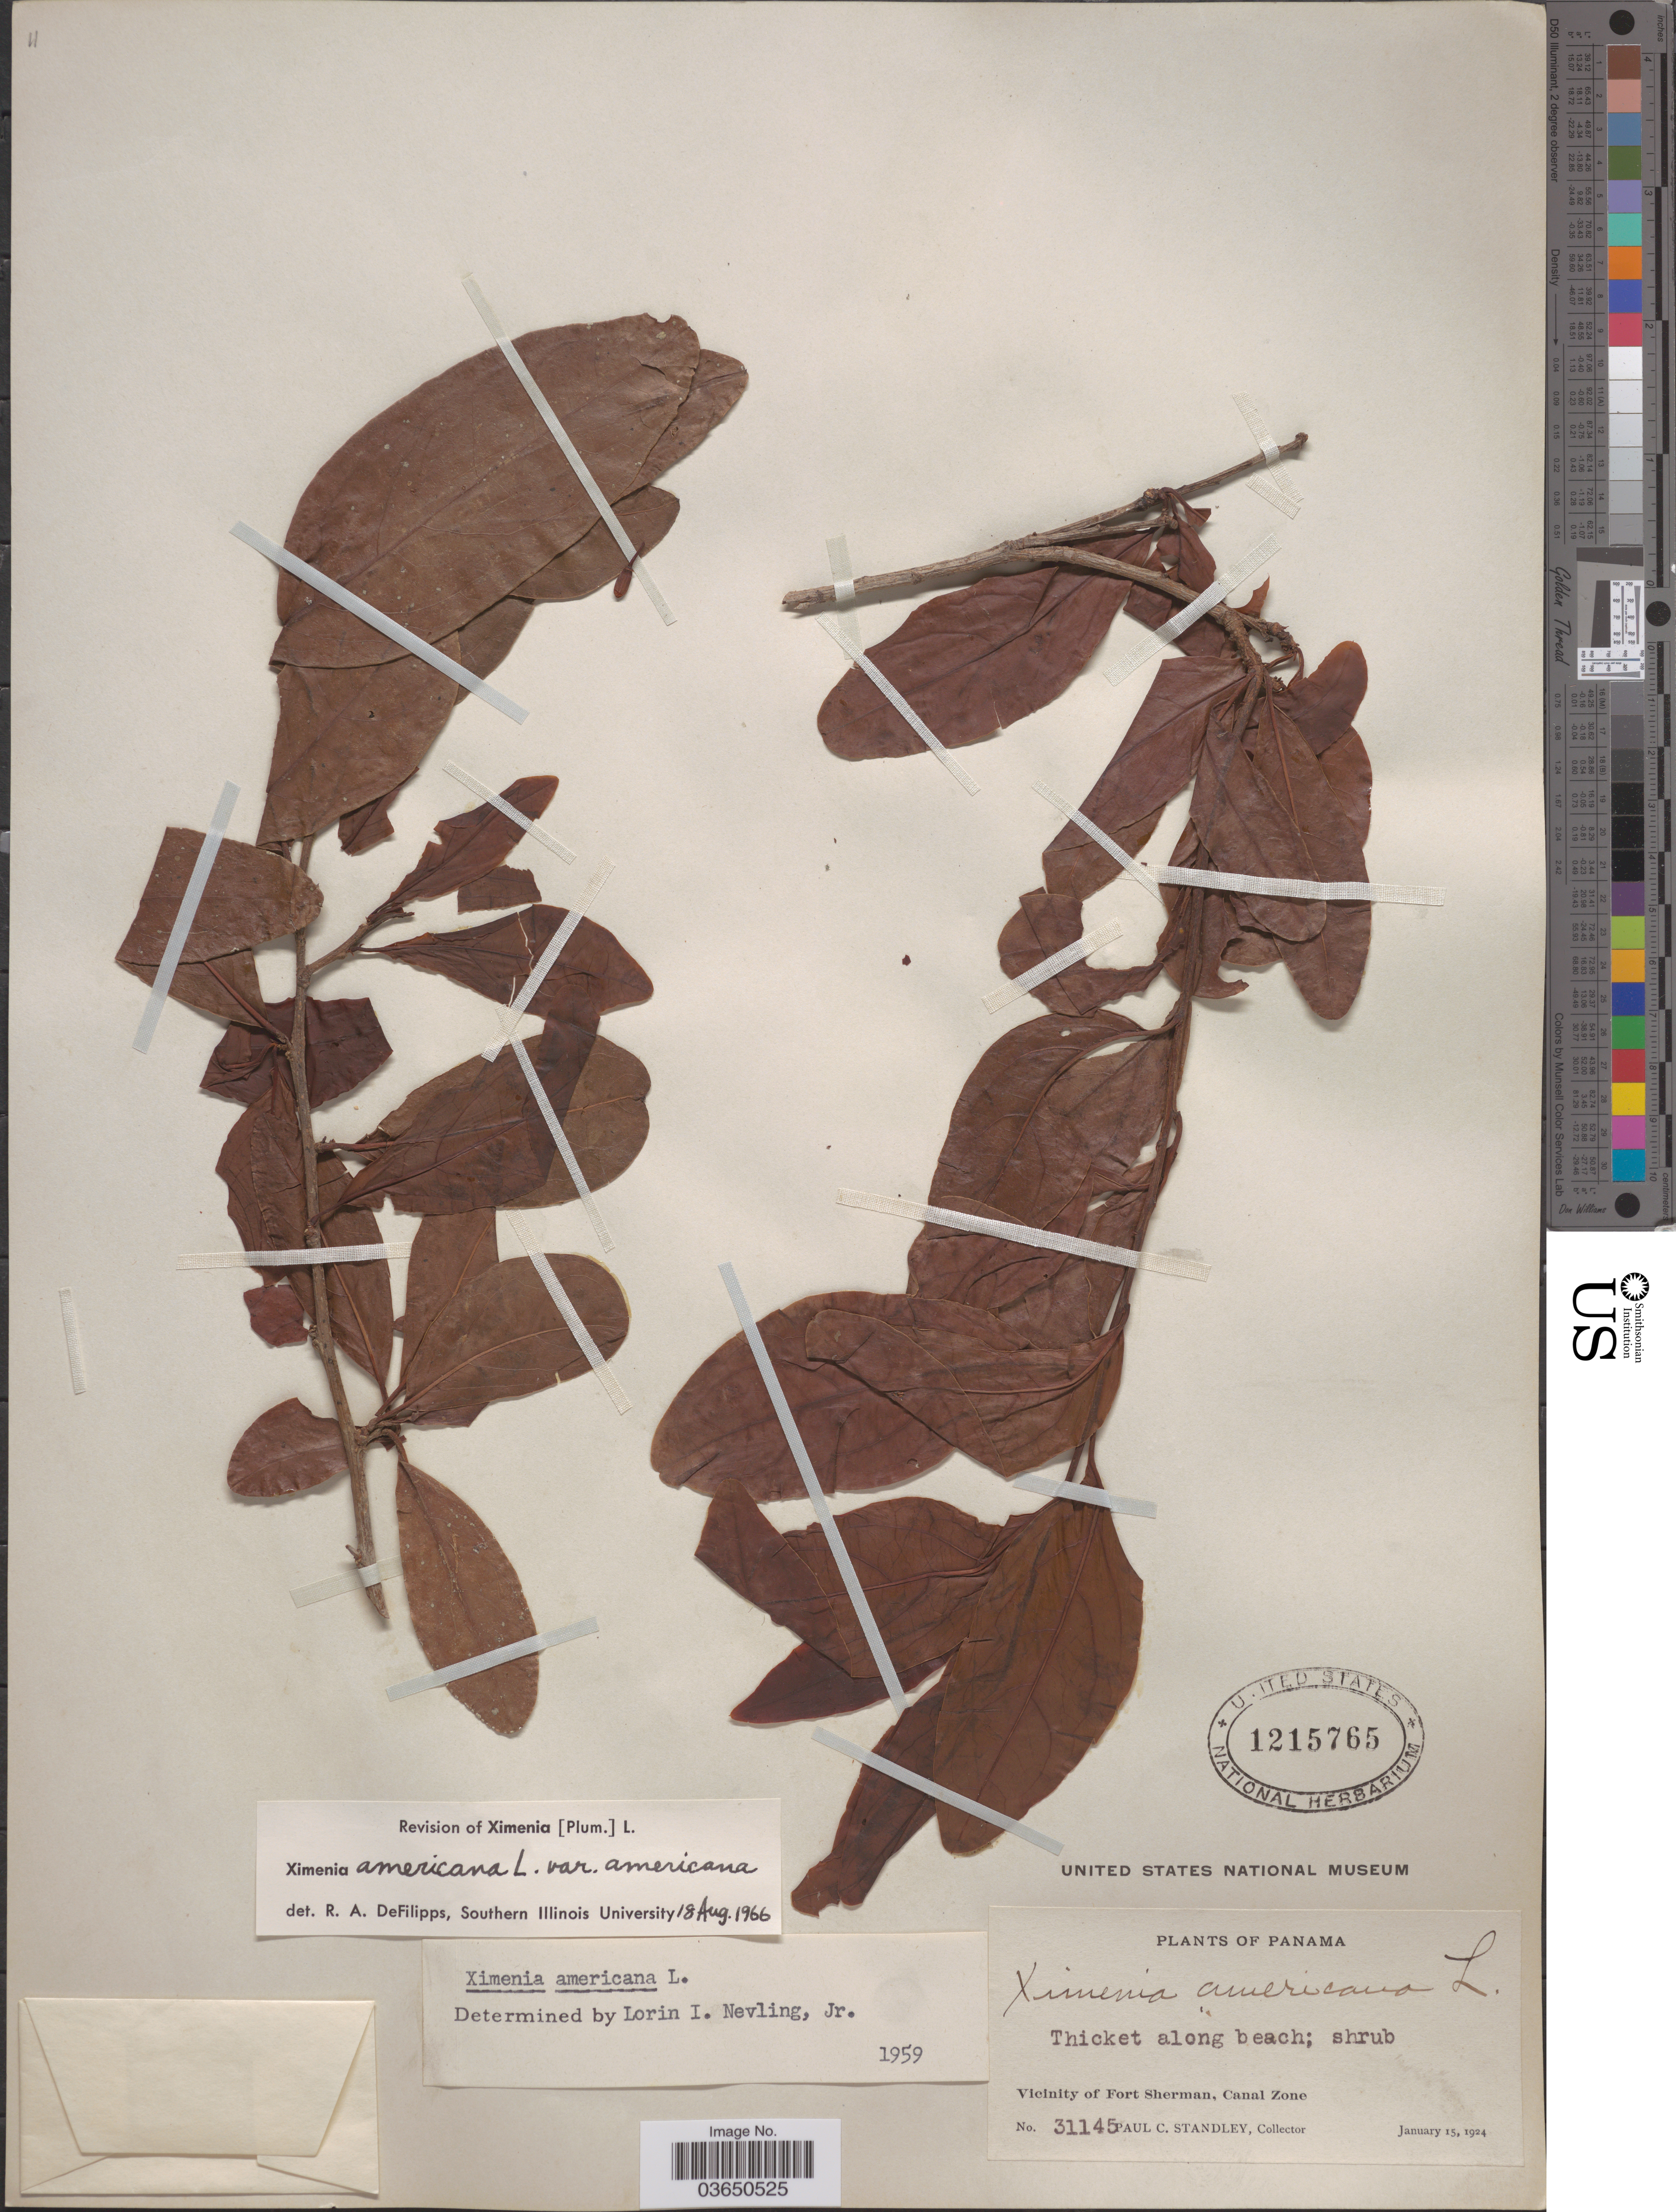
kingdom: Plantae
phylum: Tracheophyta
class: Magnoliopsida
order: Santalales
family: Ximeniaceae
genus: Ximenia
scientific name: Ximenia americana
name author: L.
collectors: P. C. Standley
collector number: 31145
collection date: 1924-01-15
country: Panama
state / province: Colón / Panamá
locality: Vicinity of Fort Sherman, Canal Zone.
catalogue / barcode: US 1215765